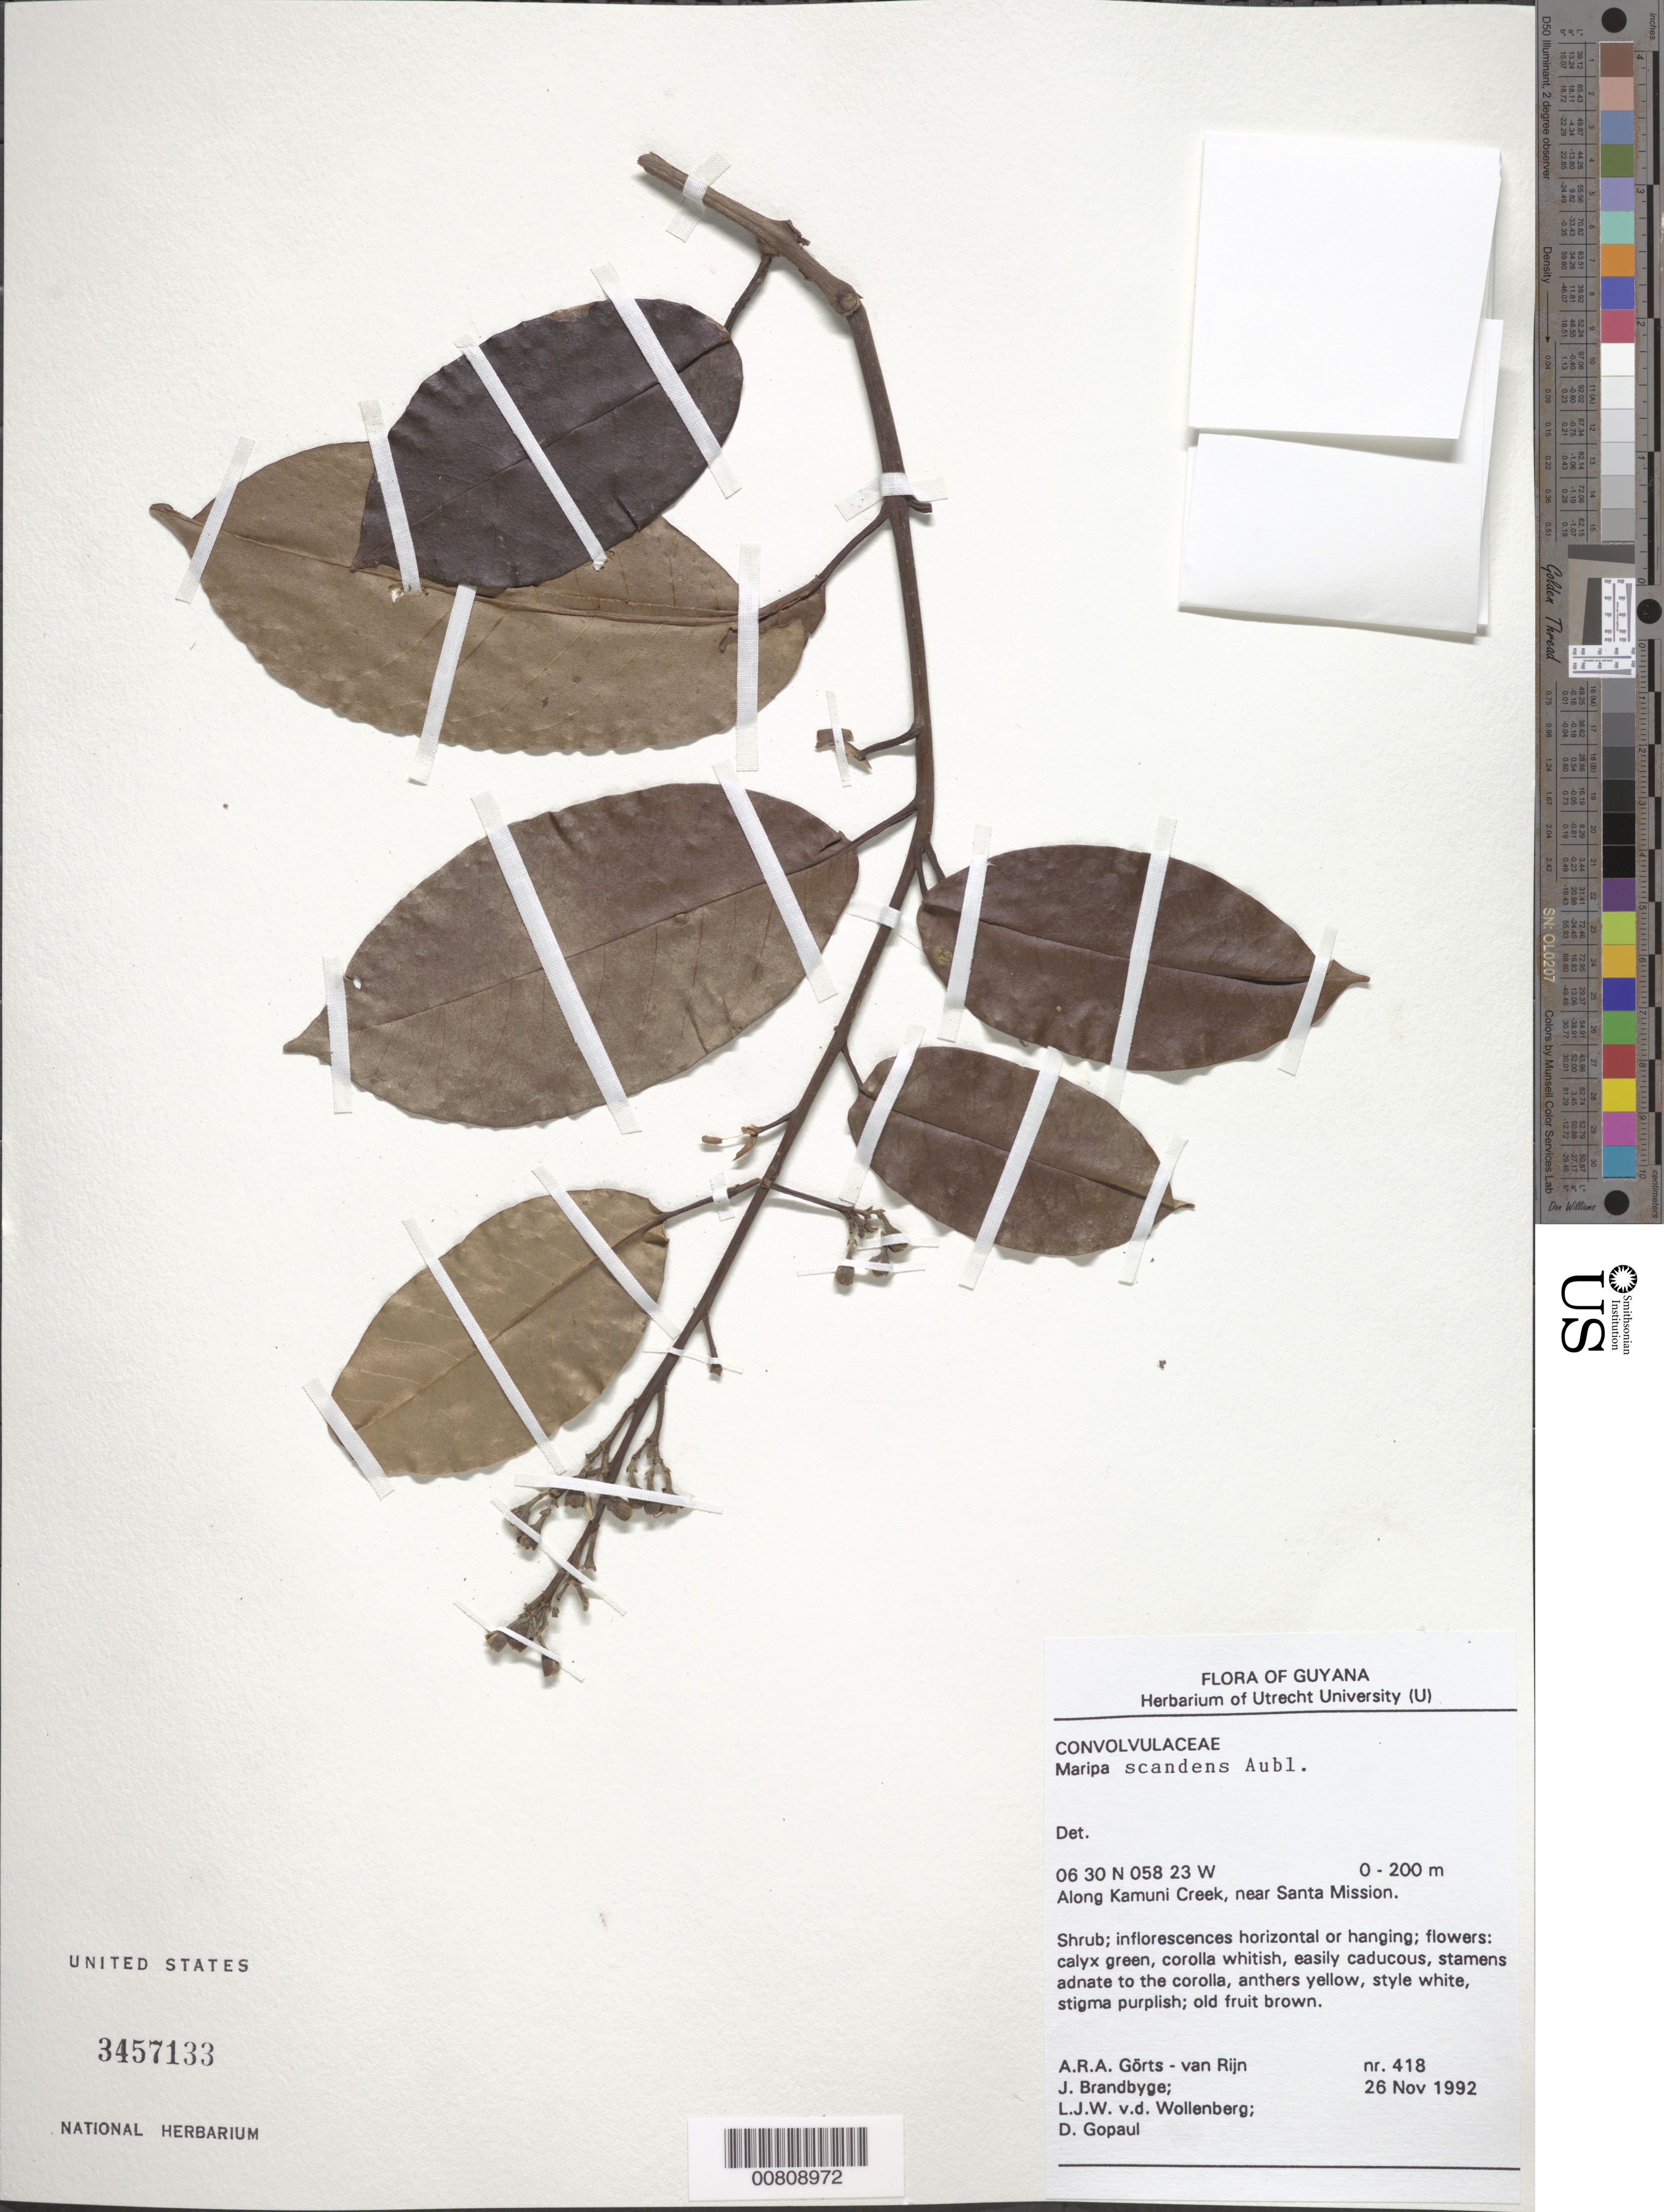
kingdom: Plantae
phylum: Tracheophyta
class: Magnoliopsida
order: Solanales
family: Convolvulaceae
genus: Maripa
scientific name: Maripa scandens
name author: Aubl.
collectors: A. .R. A. Görts-van Rijn, J. Brandbyge, L. van der Wollenberg & D. Gopaul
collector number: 418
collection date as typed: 26-Nov-92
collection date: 1992-11-26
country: Guyana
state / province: Demerara-Mahaica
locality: Santa Mission, along Kamuni Creek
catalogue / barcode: US 3457133